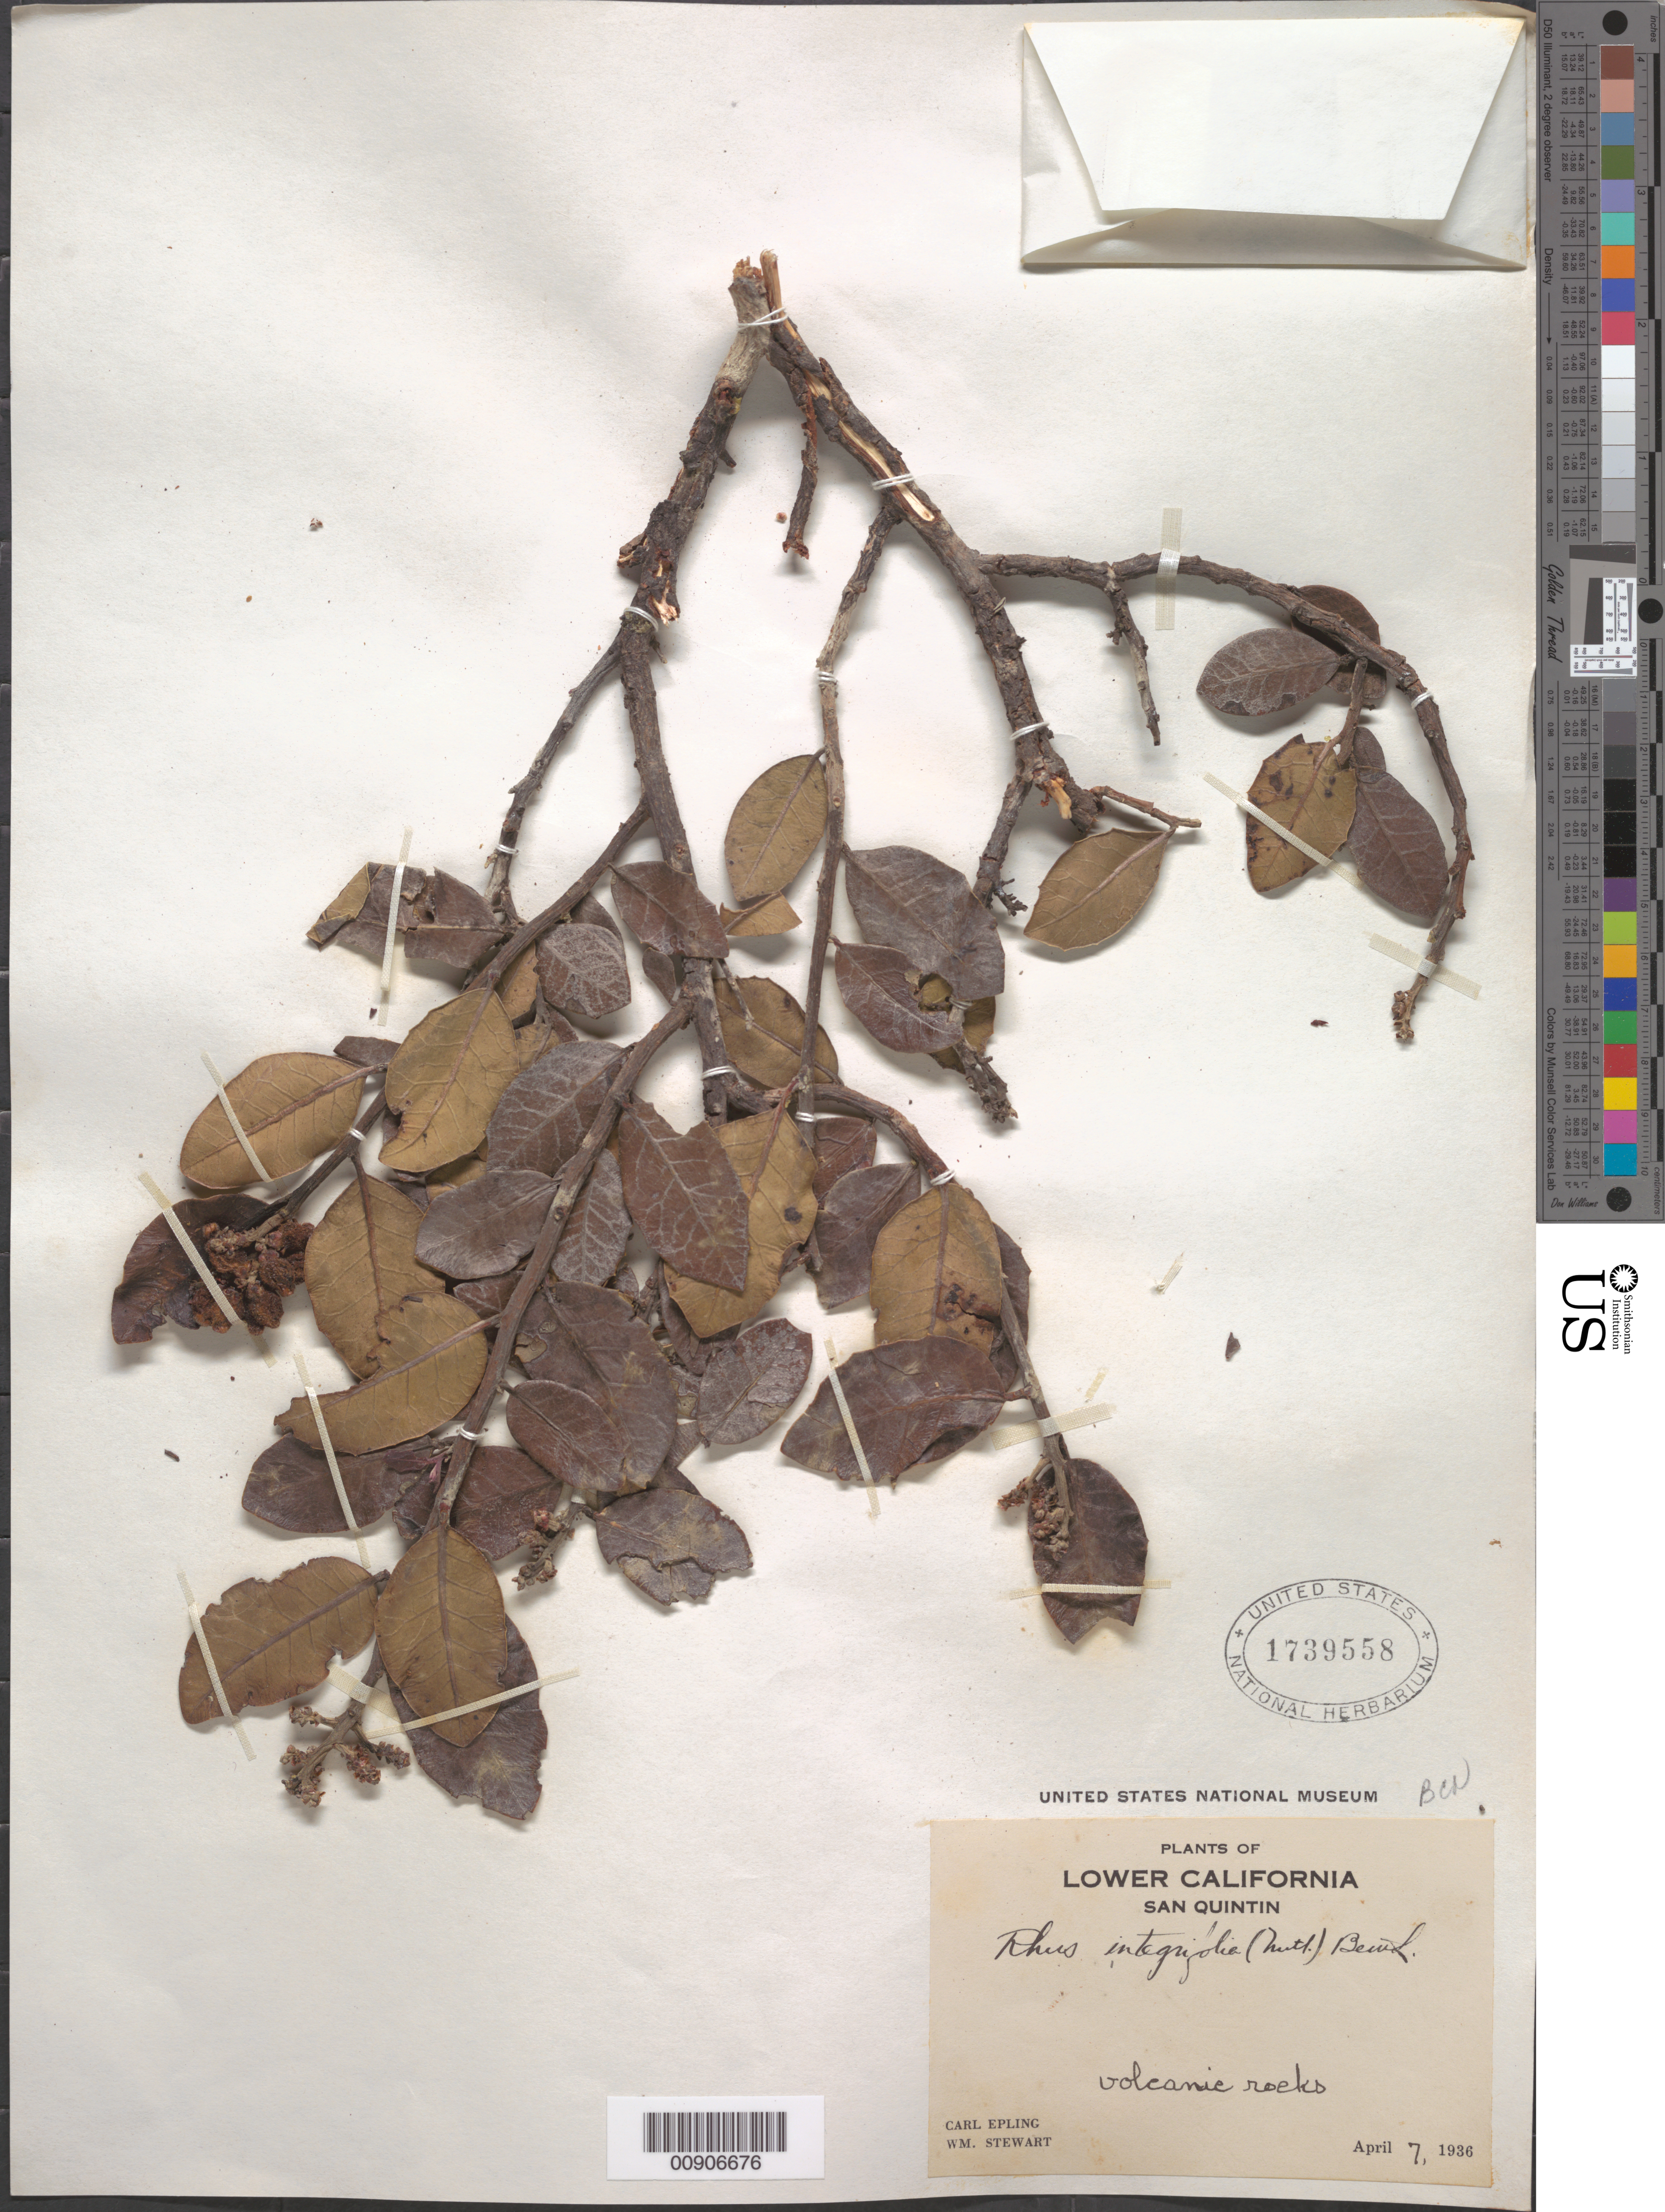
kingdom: Plantae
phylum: Tracheophyta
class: Magnoliopsida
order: Sapindales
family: Anacardiaceae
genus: Rhus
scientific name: Rhus integrifolia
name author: (Nutt.) Benth. & Hook. f. ex W.H. Brewer & S. Watson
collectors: C. C. Epling & W. Stewart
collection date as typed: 07 Apr 1936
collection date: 1936-04-07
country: Mexico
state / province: Baja California Norte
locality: San Quintin.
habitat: Volcanic rocks.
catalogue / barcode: US 1739558